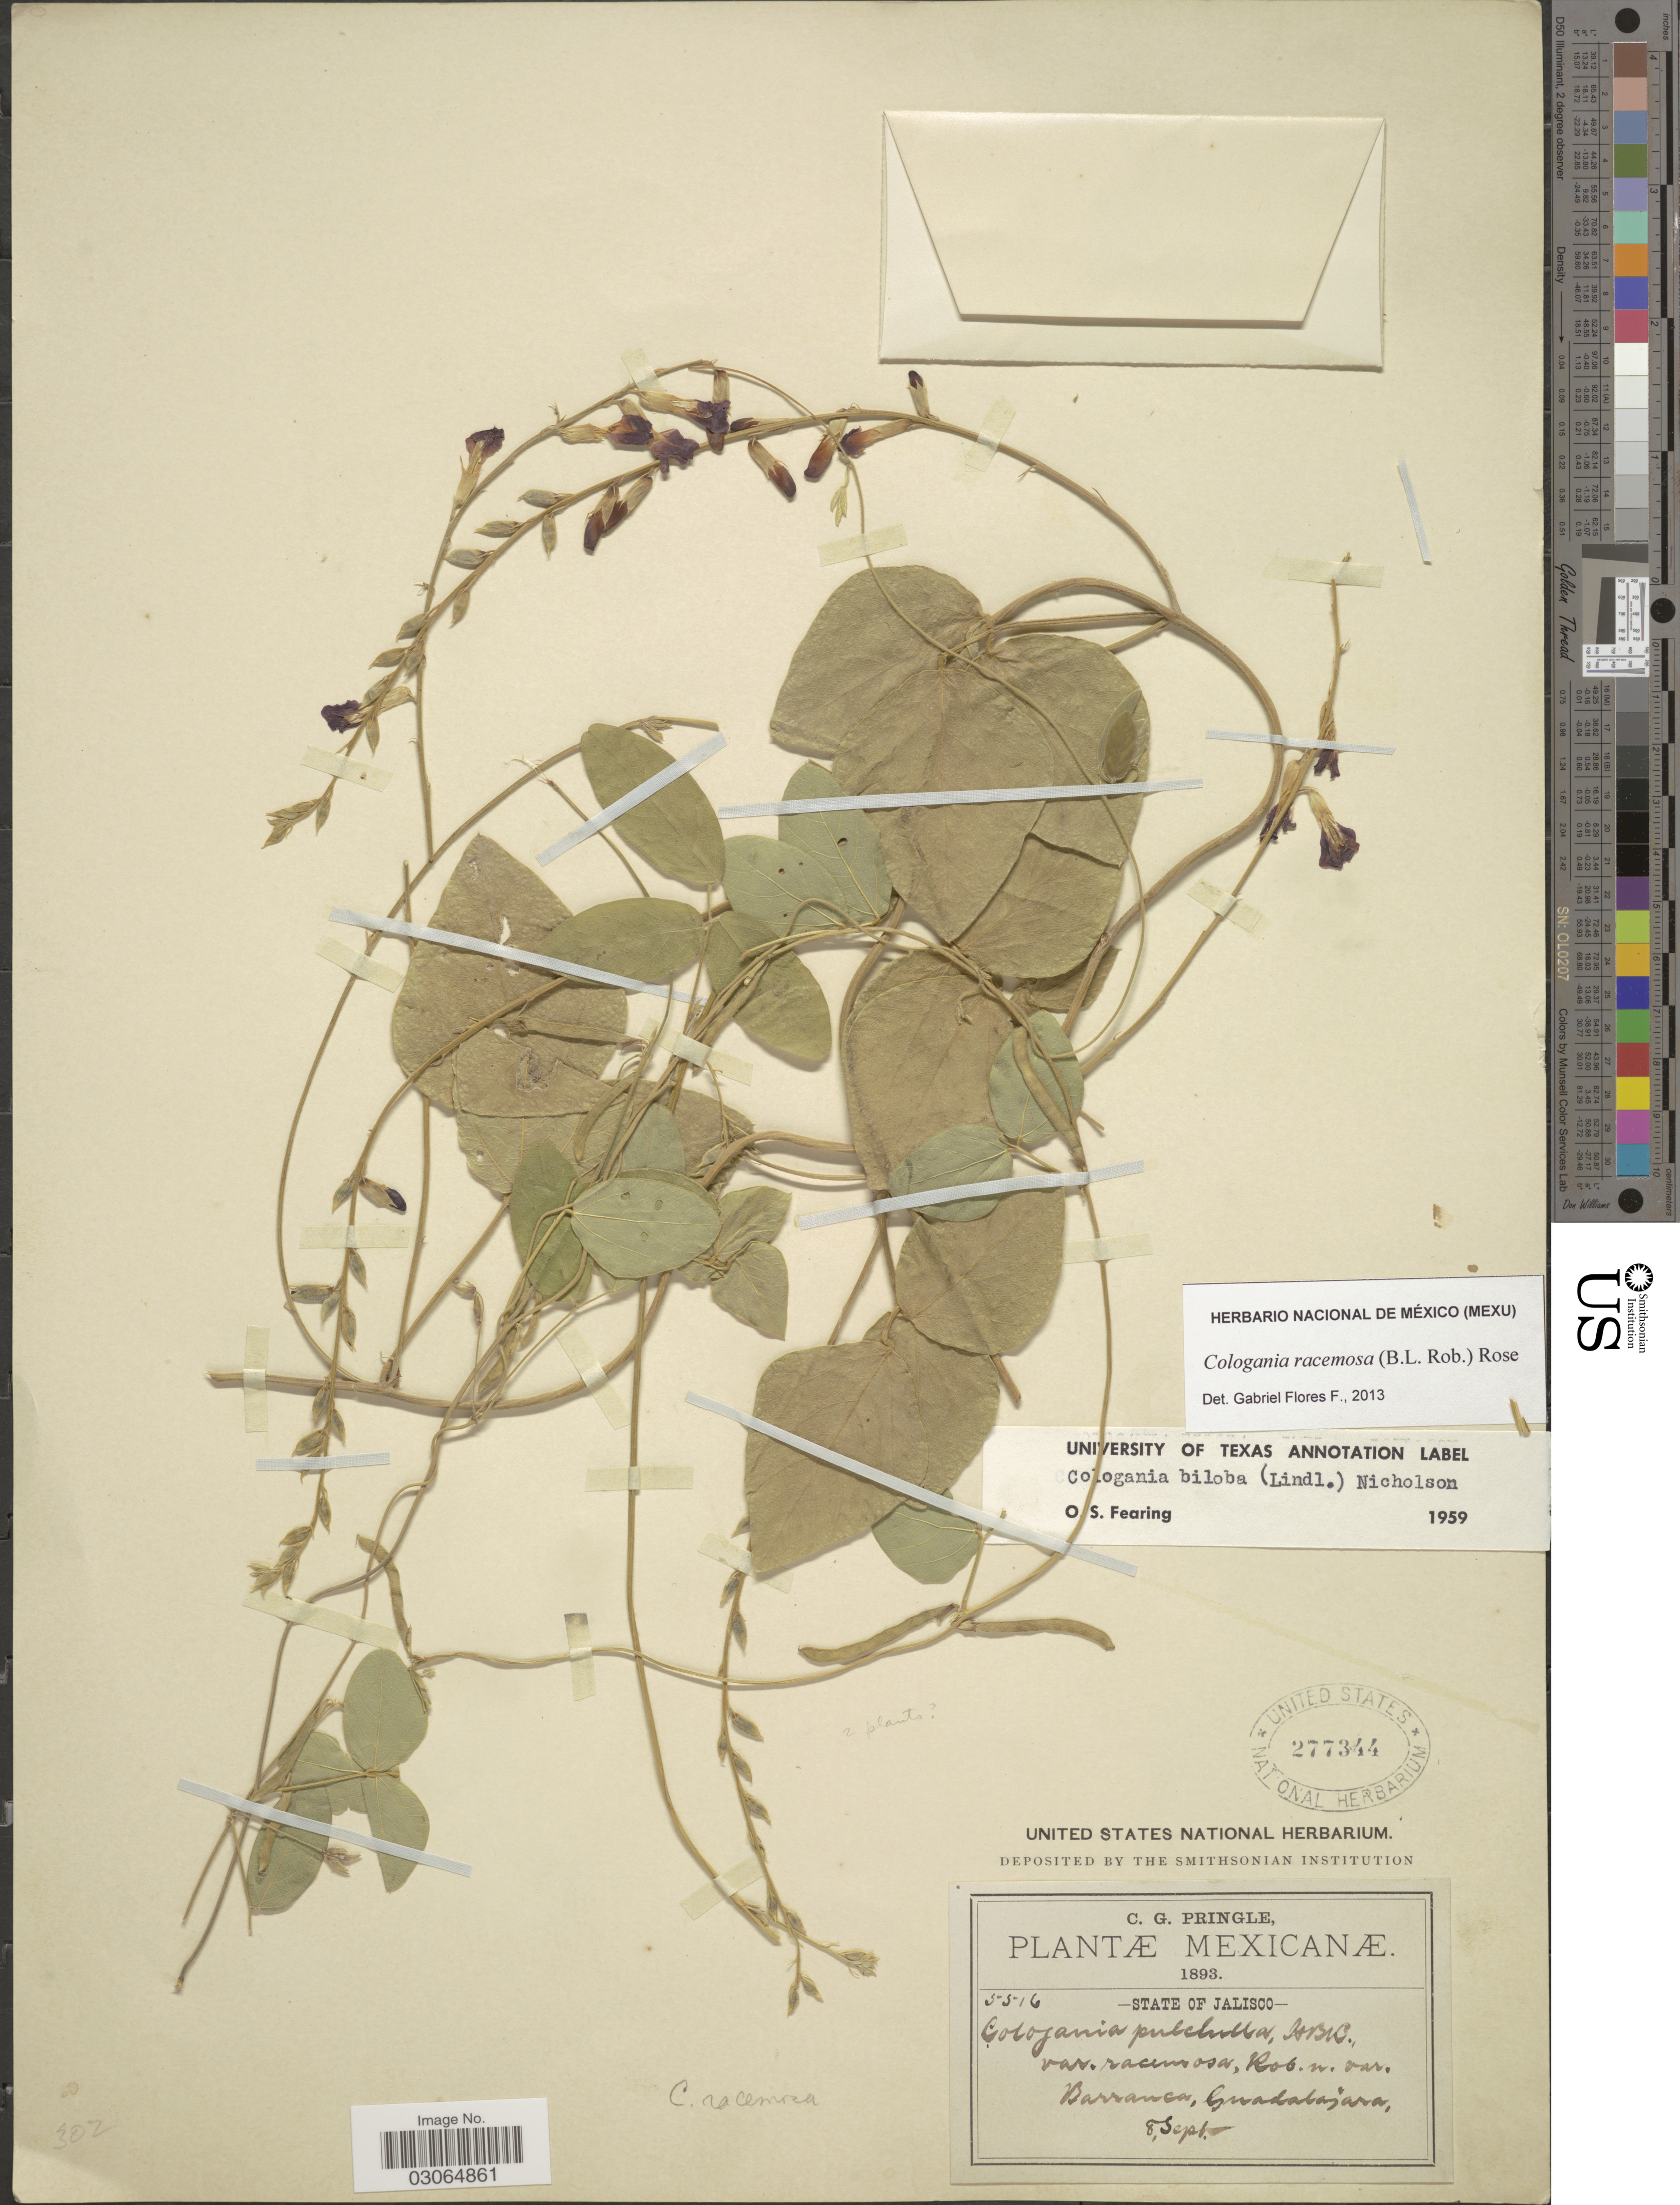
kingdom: Plantae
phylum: Tracheophyta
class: Magnoliopsida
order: Fabales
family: Fabaceae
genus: Cologania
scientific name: Cologania racemosa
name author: (B.L. Rob.) Rose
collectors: C. G. Pringle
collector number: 5516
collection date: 1893-09-08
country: Mexico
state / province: Jalisco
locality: Barranca, Guadalajara.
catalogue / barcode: US 277344